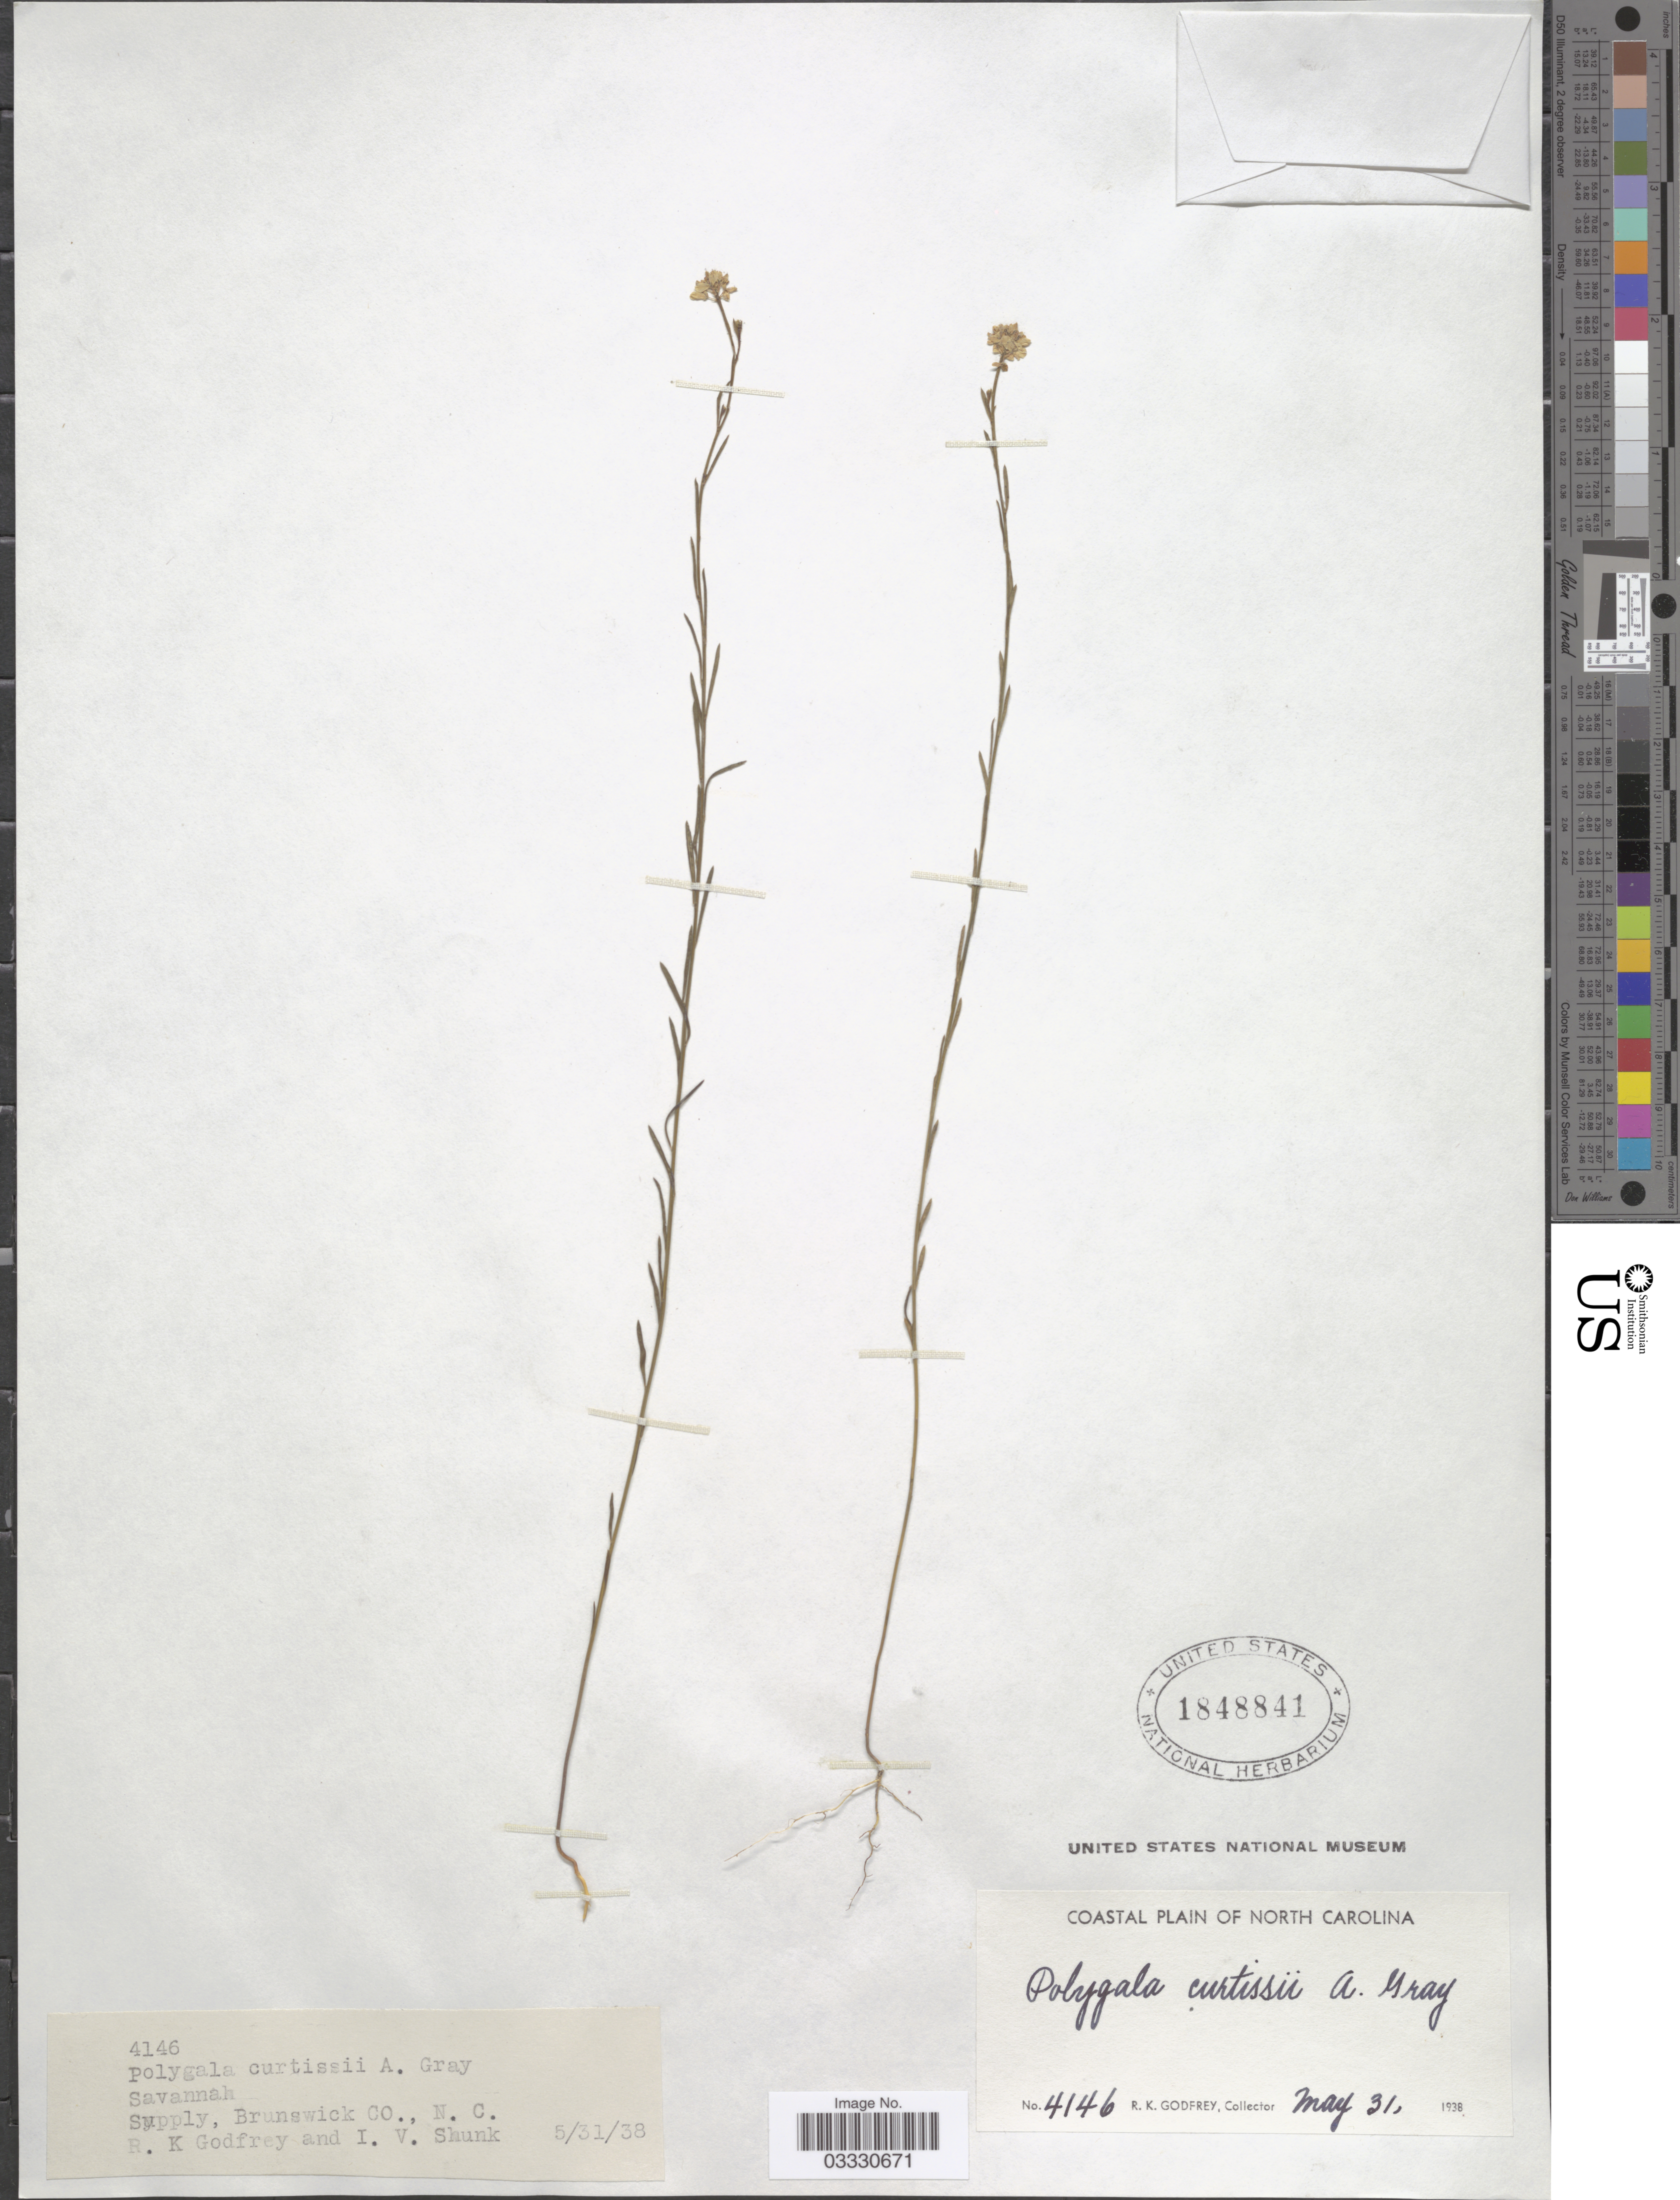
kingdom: Plantae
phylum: Tracheophyta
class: Magnoliopsida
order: Fabales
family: Polygalaceae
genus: Polygala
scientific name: Polygala curtissii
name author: A. Gray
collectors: R. K. Godfrey & I. Shunk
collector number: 4146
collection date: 1938-05-31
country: United States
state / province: North Carolina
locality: Coastal Plain of North Carolina. Supply, Brunswick CO.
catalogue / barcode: US 1848841